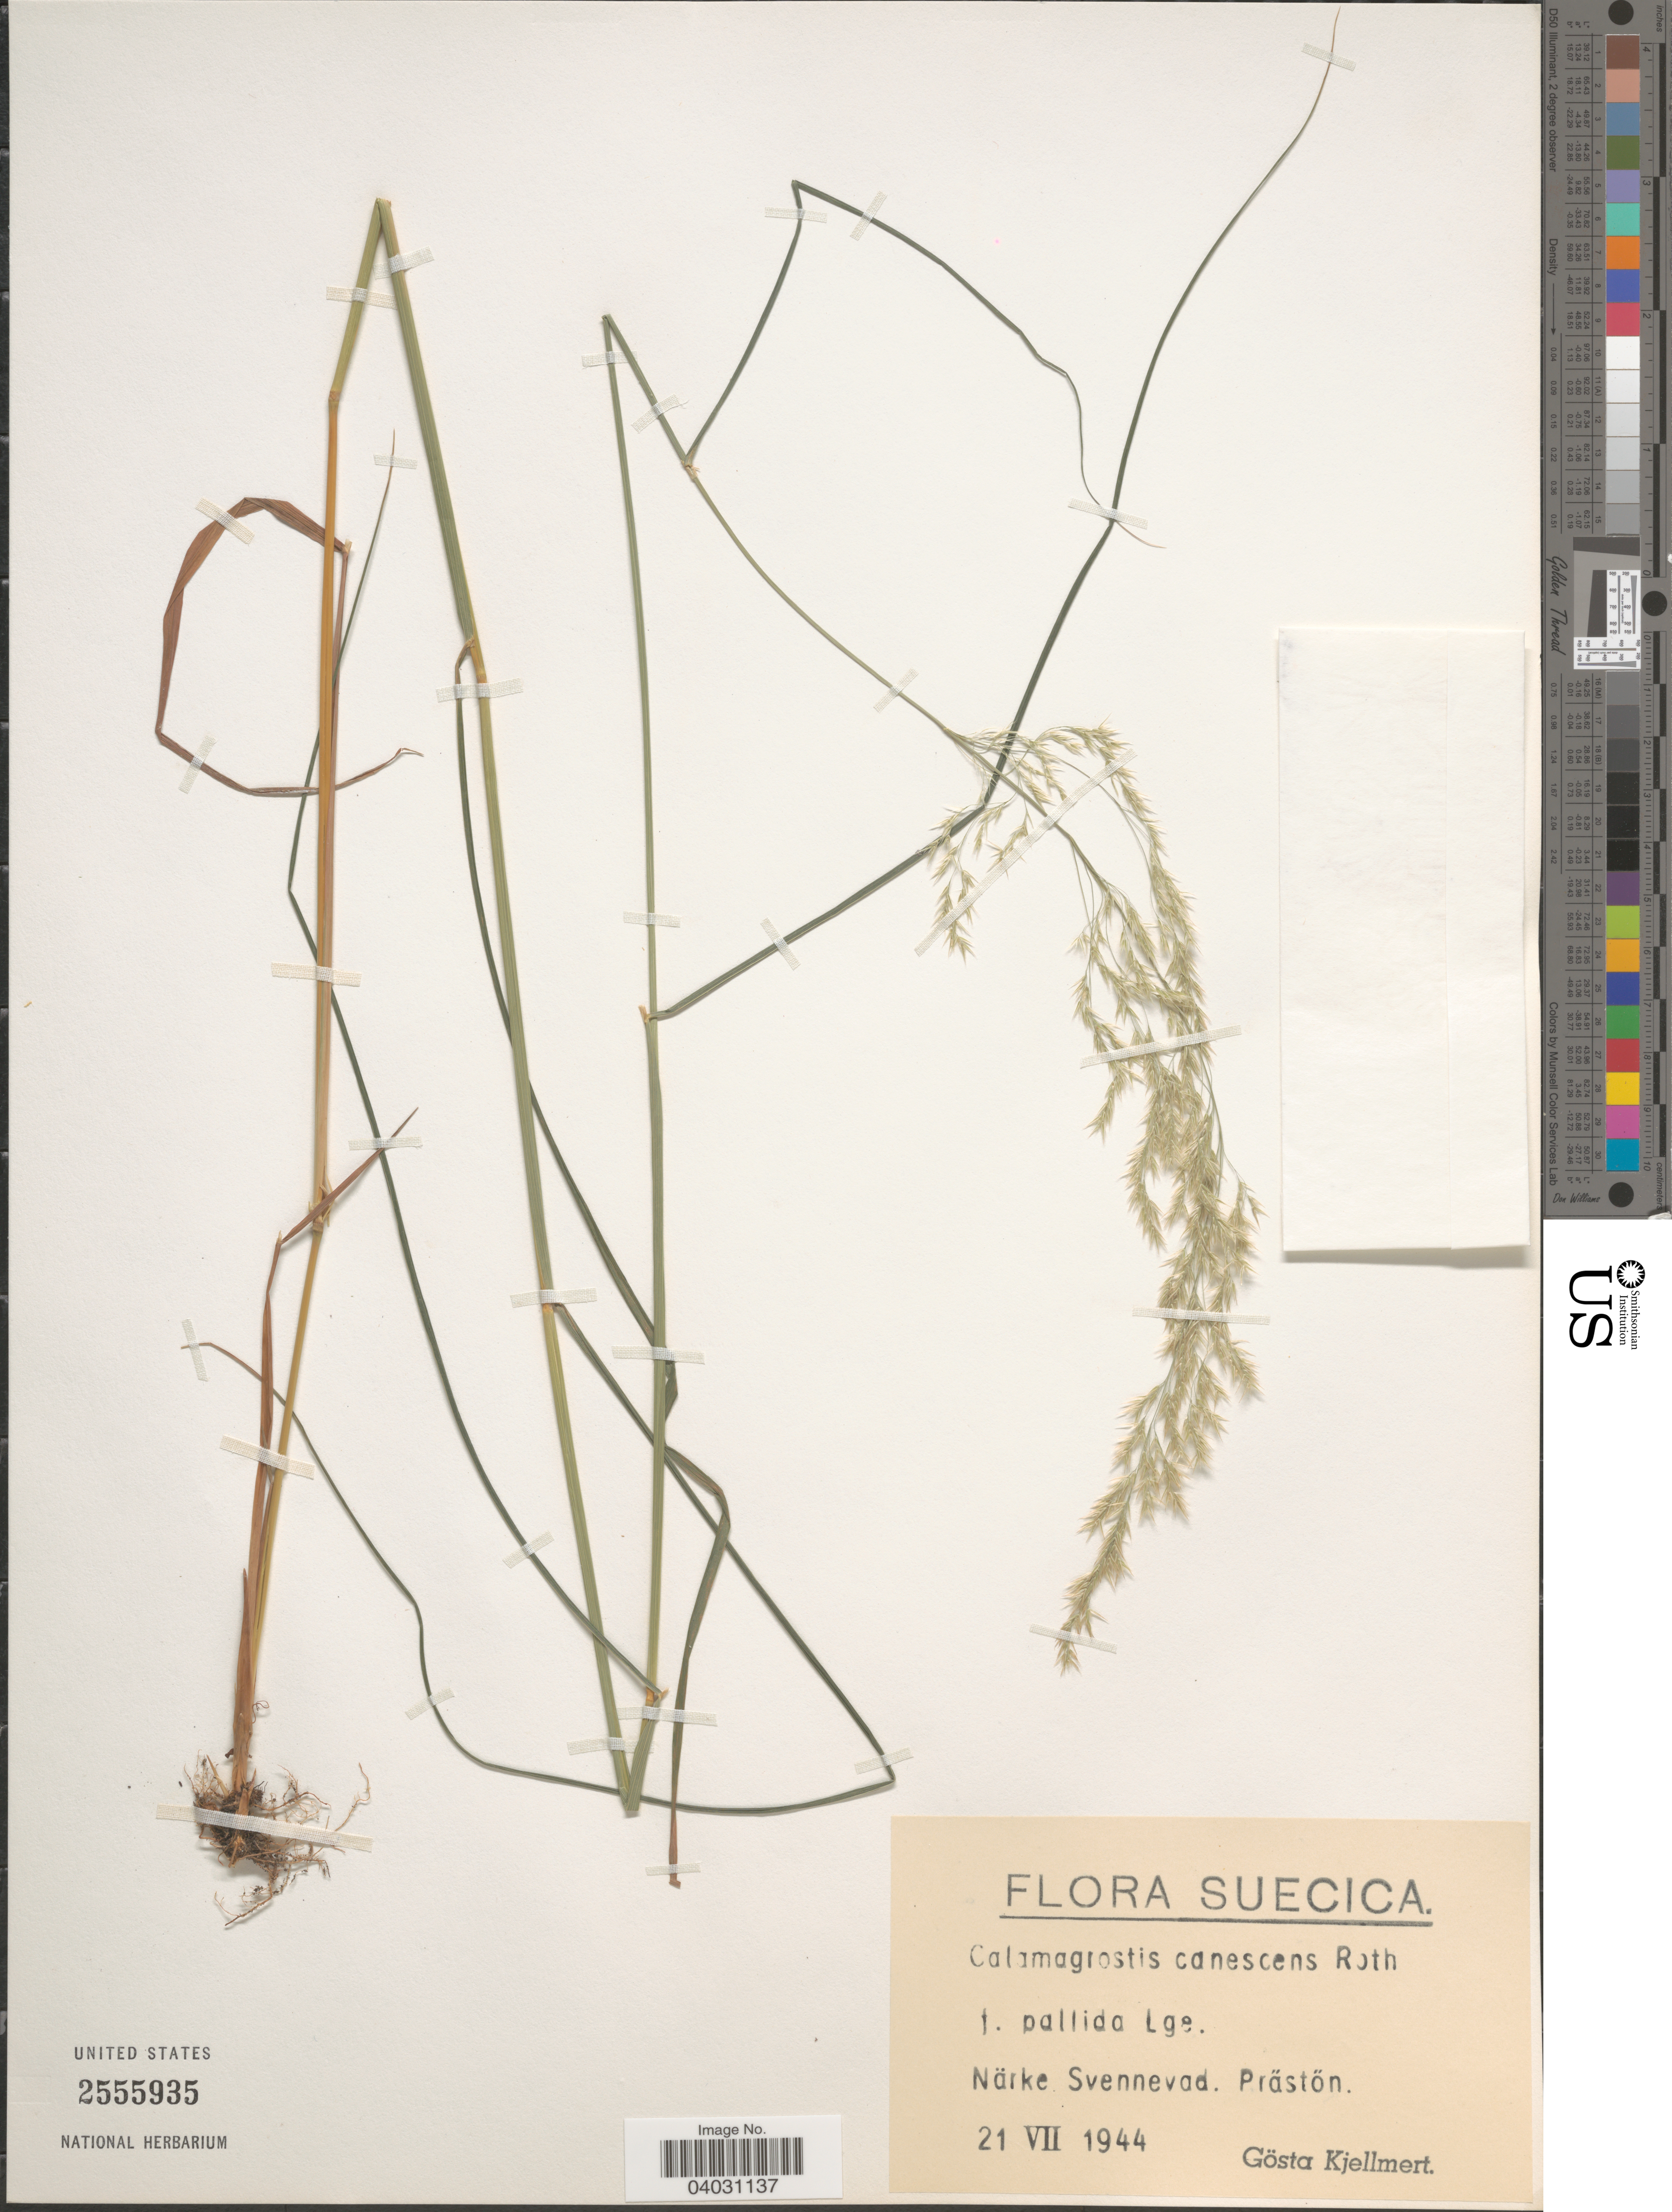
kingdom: Plantae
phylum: Tracheophyta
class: Liliopsida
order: Poales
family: Poaceae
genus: Calamagrostis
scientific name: Calamagrostis canescens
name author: (G.H. Weber) Roth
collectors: G. Kjellmert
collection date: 1944-07-21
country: Sweden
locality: Närke Svennevad. Prästön.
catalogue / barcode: US 2555935